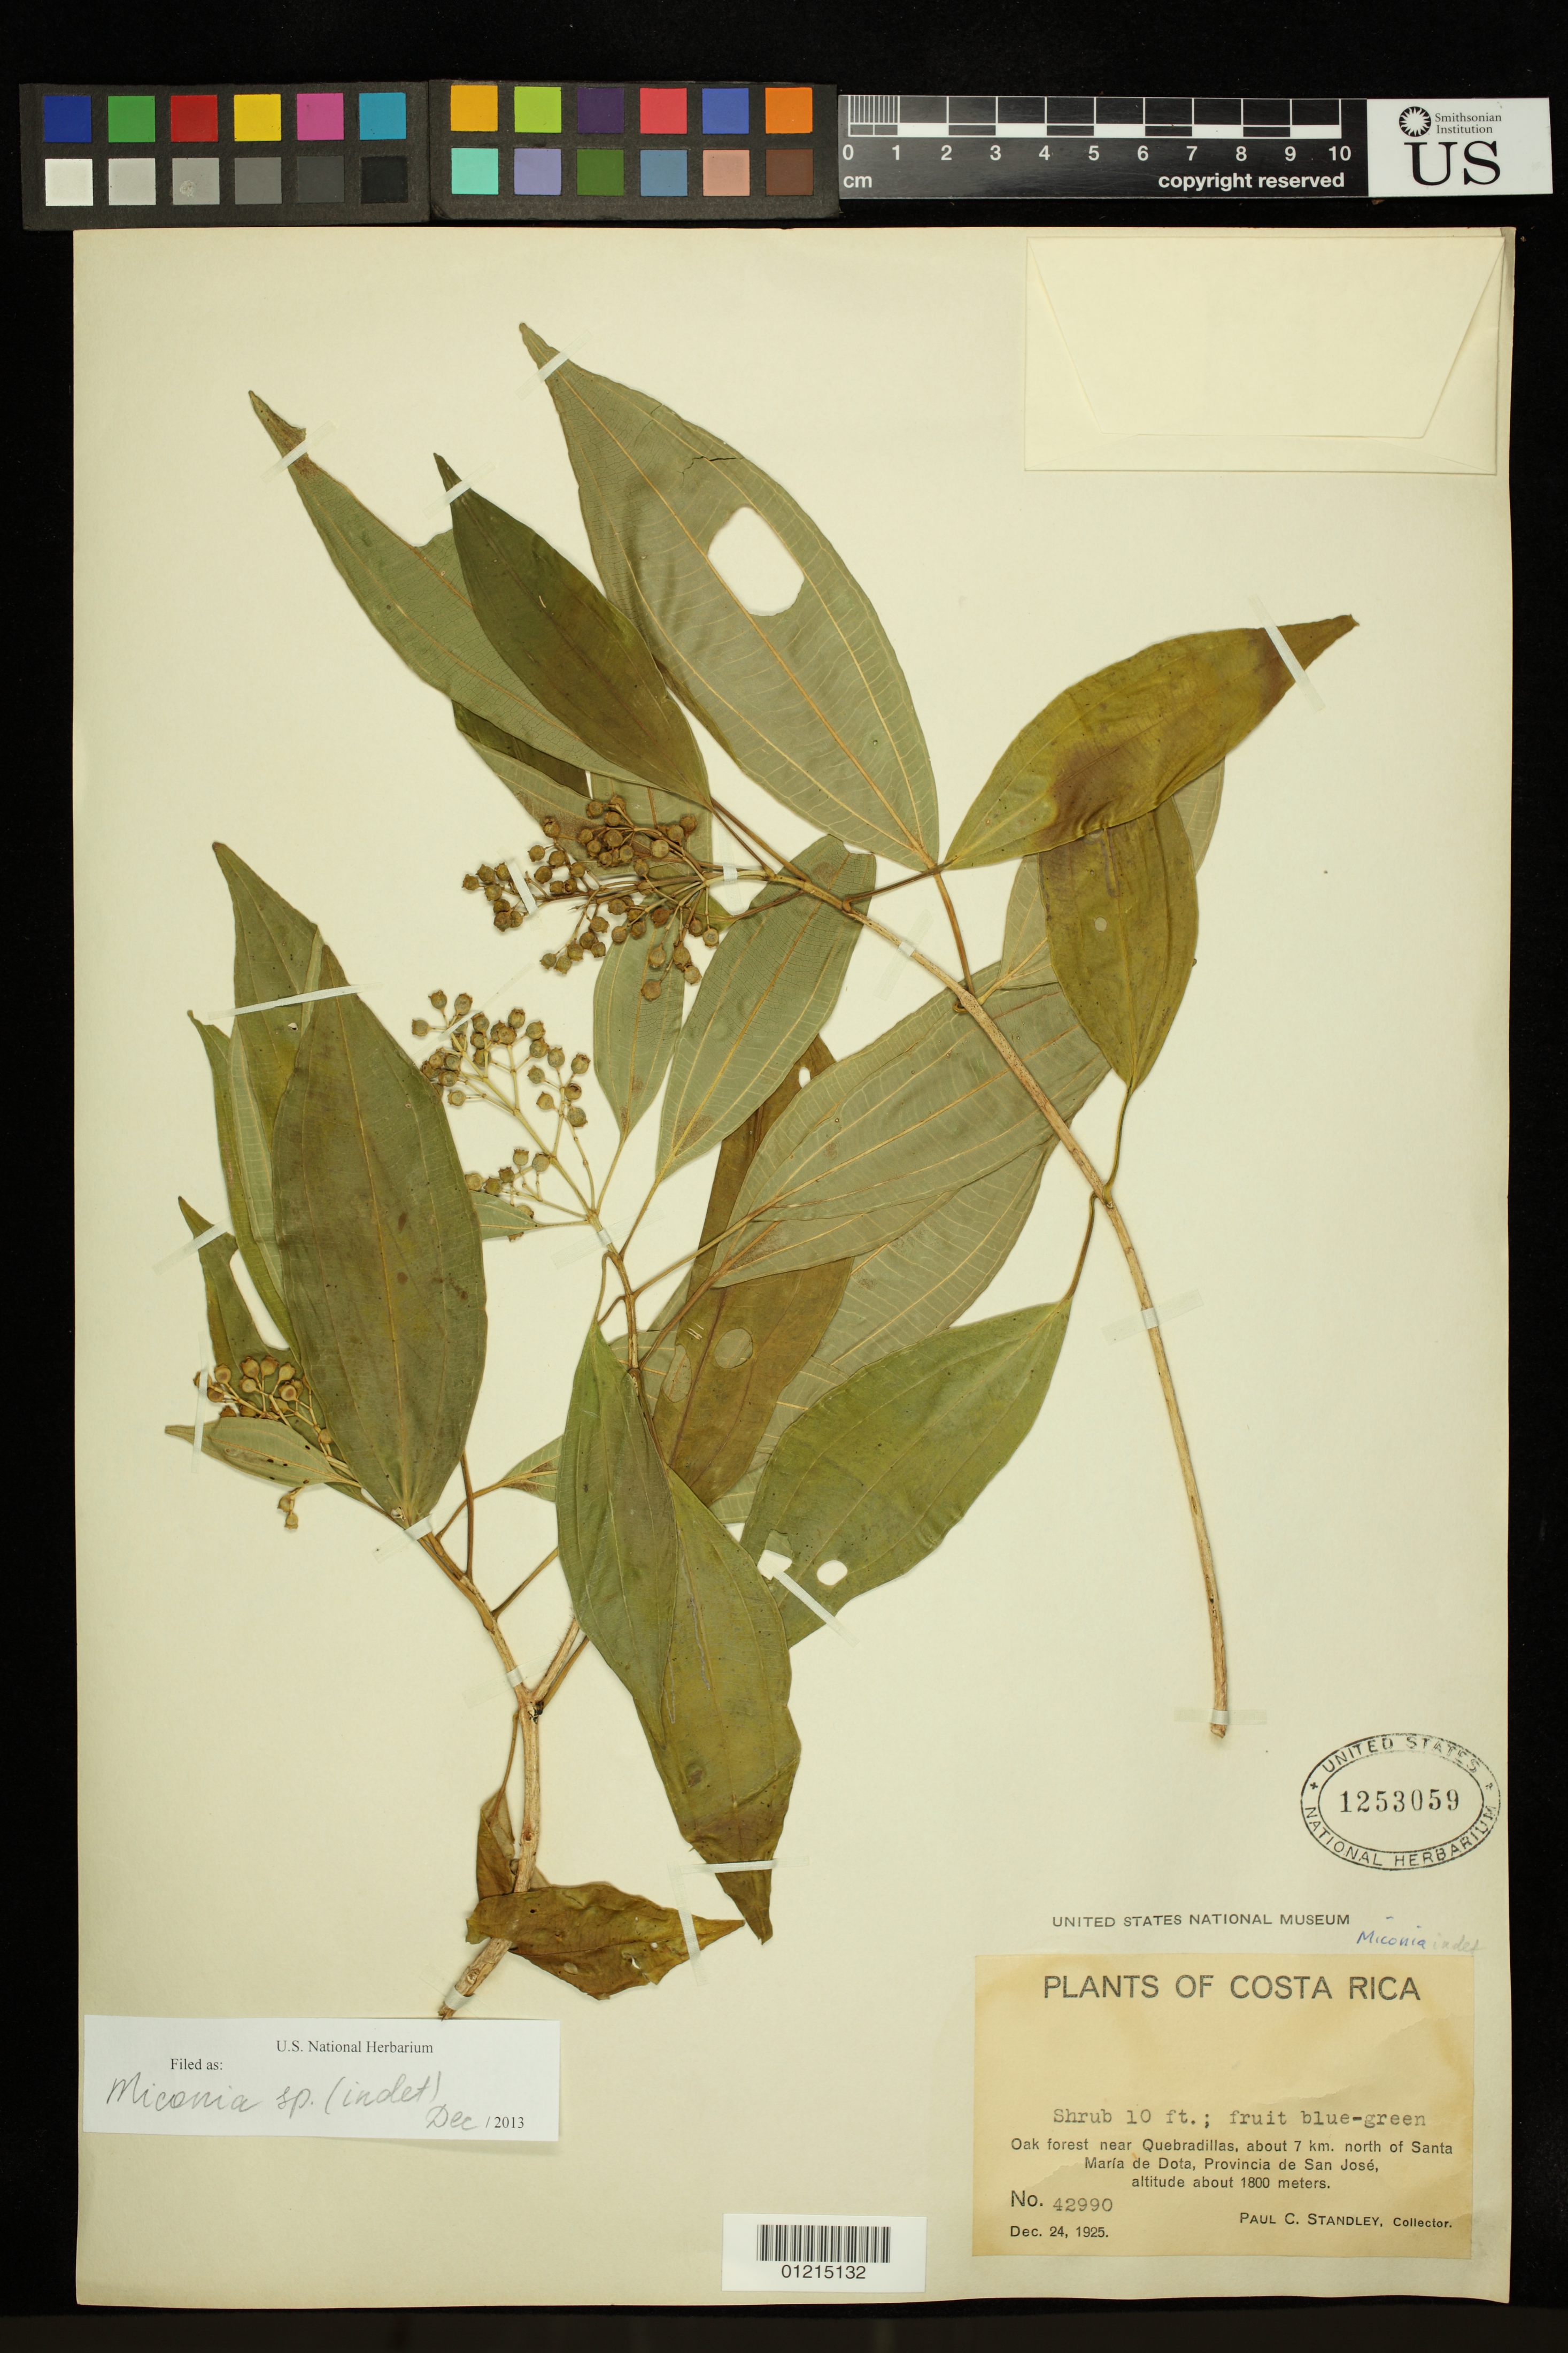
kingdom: Plantae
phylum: Tracheophyta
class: Magnoliopsida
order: Myrtales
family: Melastomataceae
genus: Miconia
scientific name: Miconia sp.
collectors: P. C. Standley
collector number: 42990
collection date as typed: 24 Dec 1925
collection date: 1925-12-24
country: Costa Rica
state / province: San José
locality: Near Quebradillas, about 7 km N of Santa Maria de Dota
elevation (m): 1800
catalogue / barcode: US 1253059